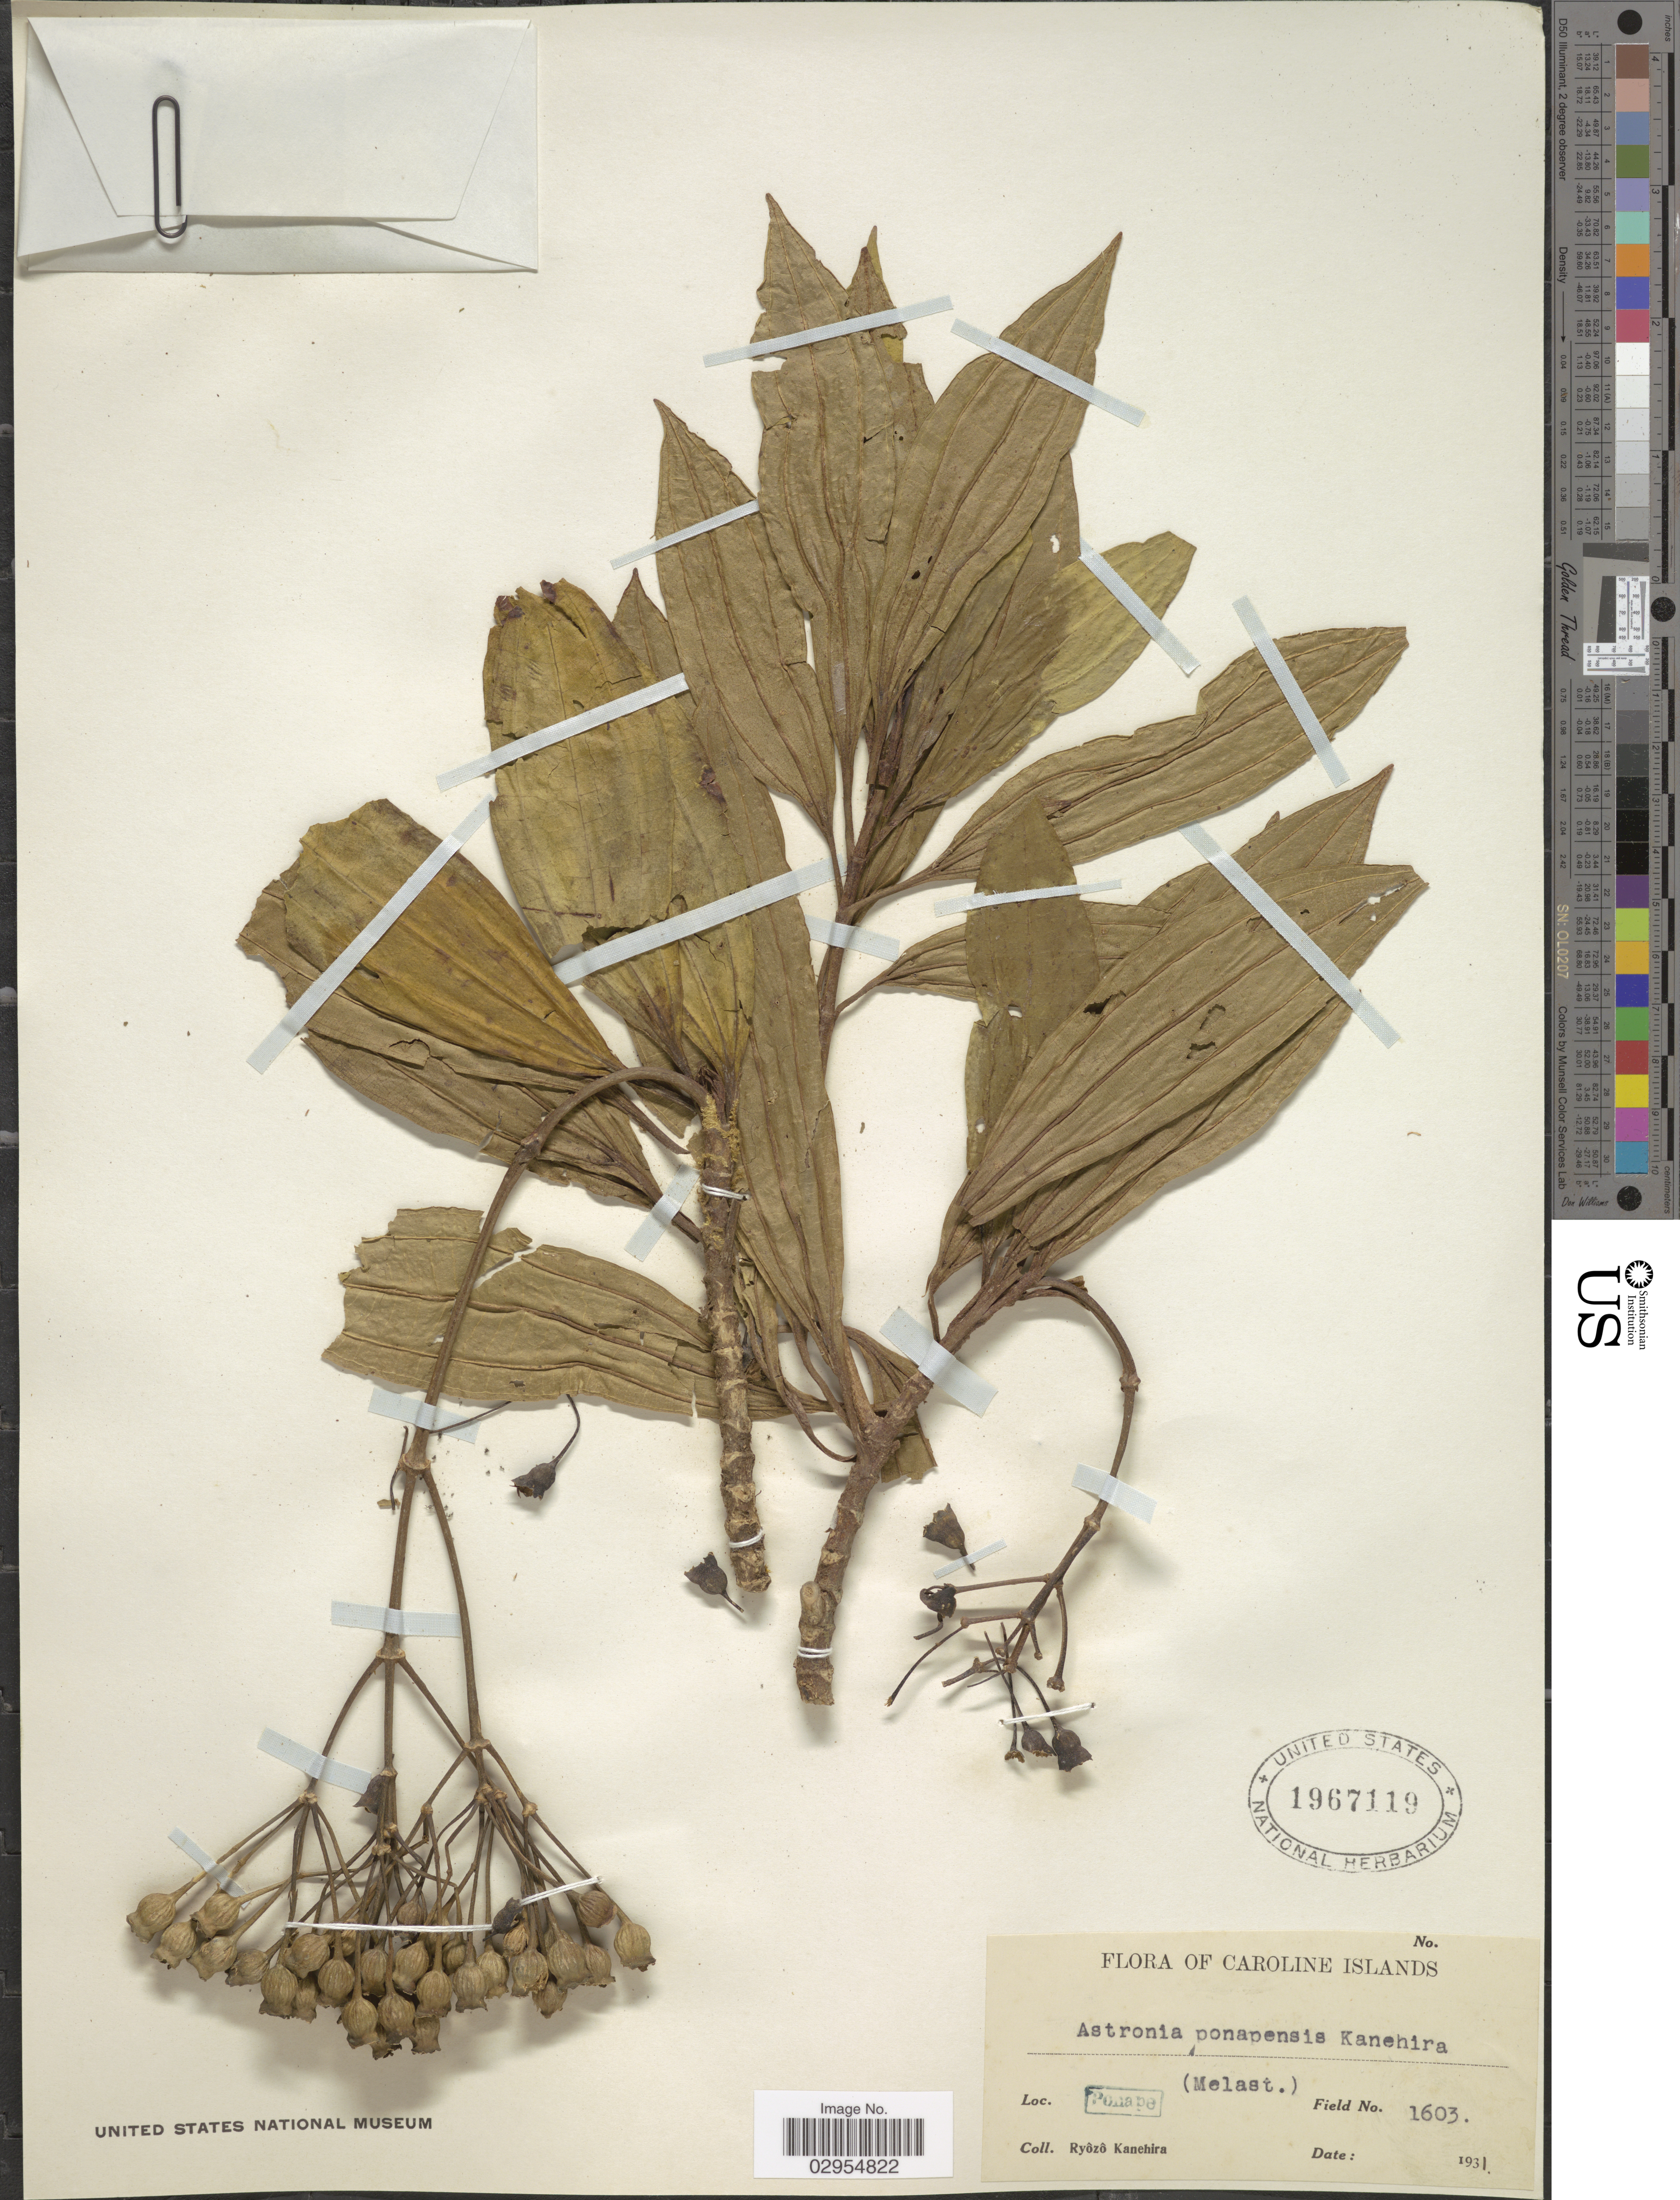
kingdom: Plantae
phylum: Tracheophyta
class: Magnoliopsida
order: Myrtales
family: Melastomataceae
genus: Astronidium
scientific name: Astronidium ponapense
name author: (Kaneh.) Markgr.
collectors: R. Kanehira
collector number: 1603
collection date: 1931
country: Micronesia, Federated States of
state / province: Pohnpei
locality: Caroline Islands. Ponape.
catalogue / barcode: US 1967119